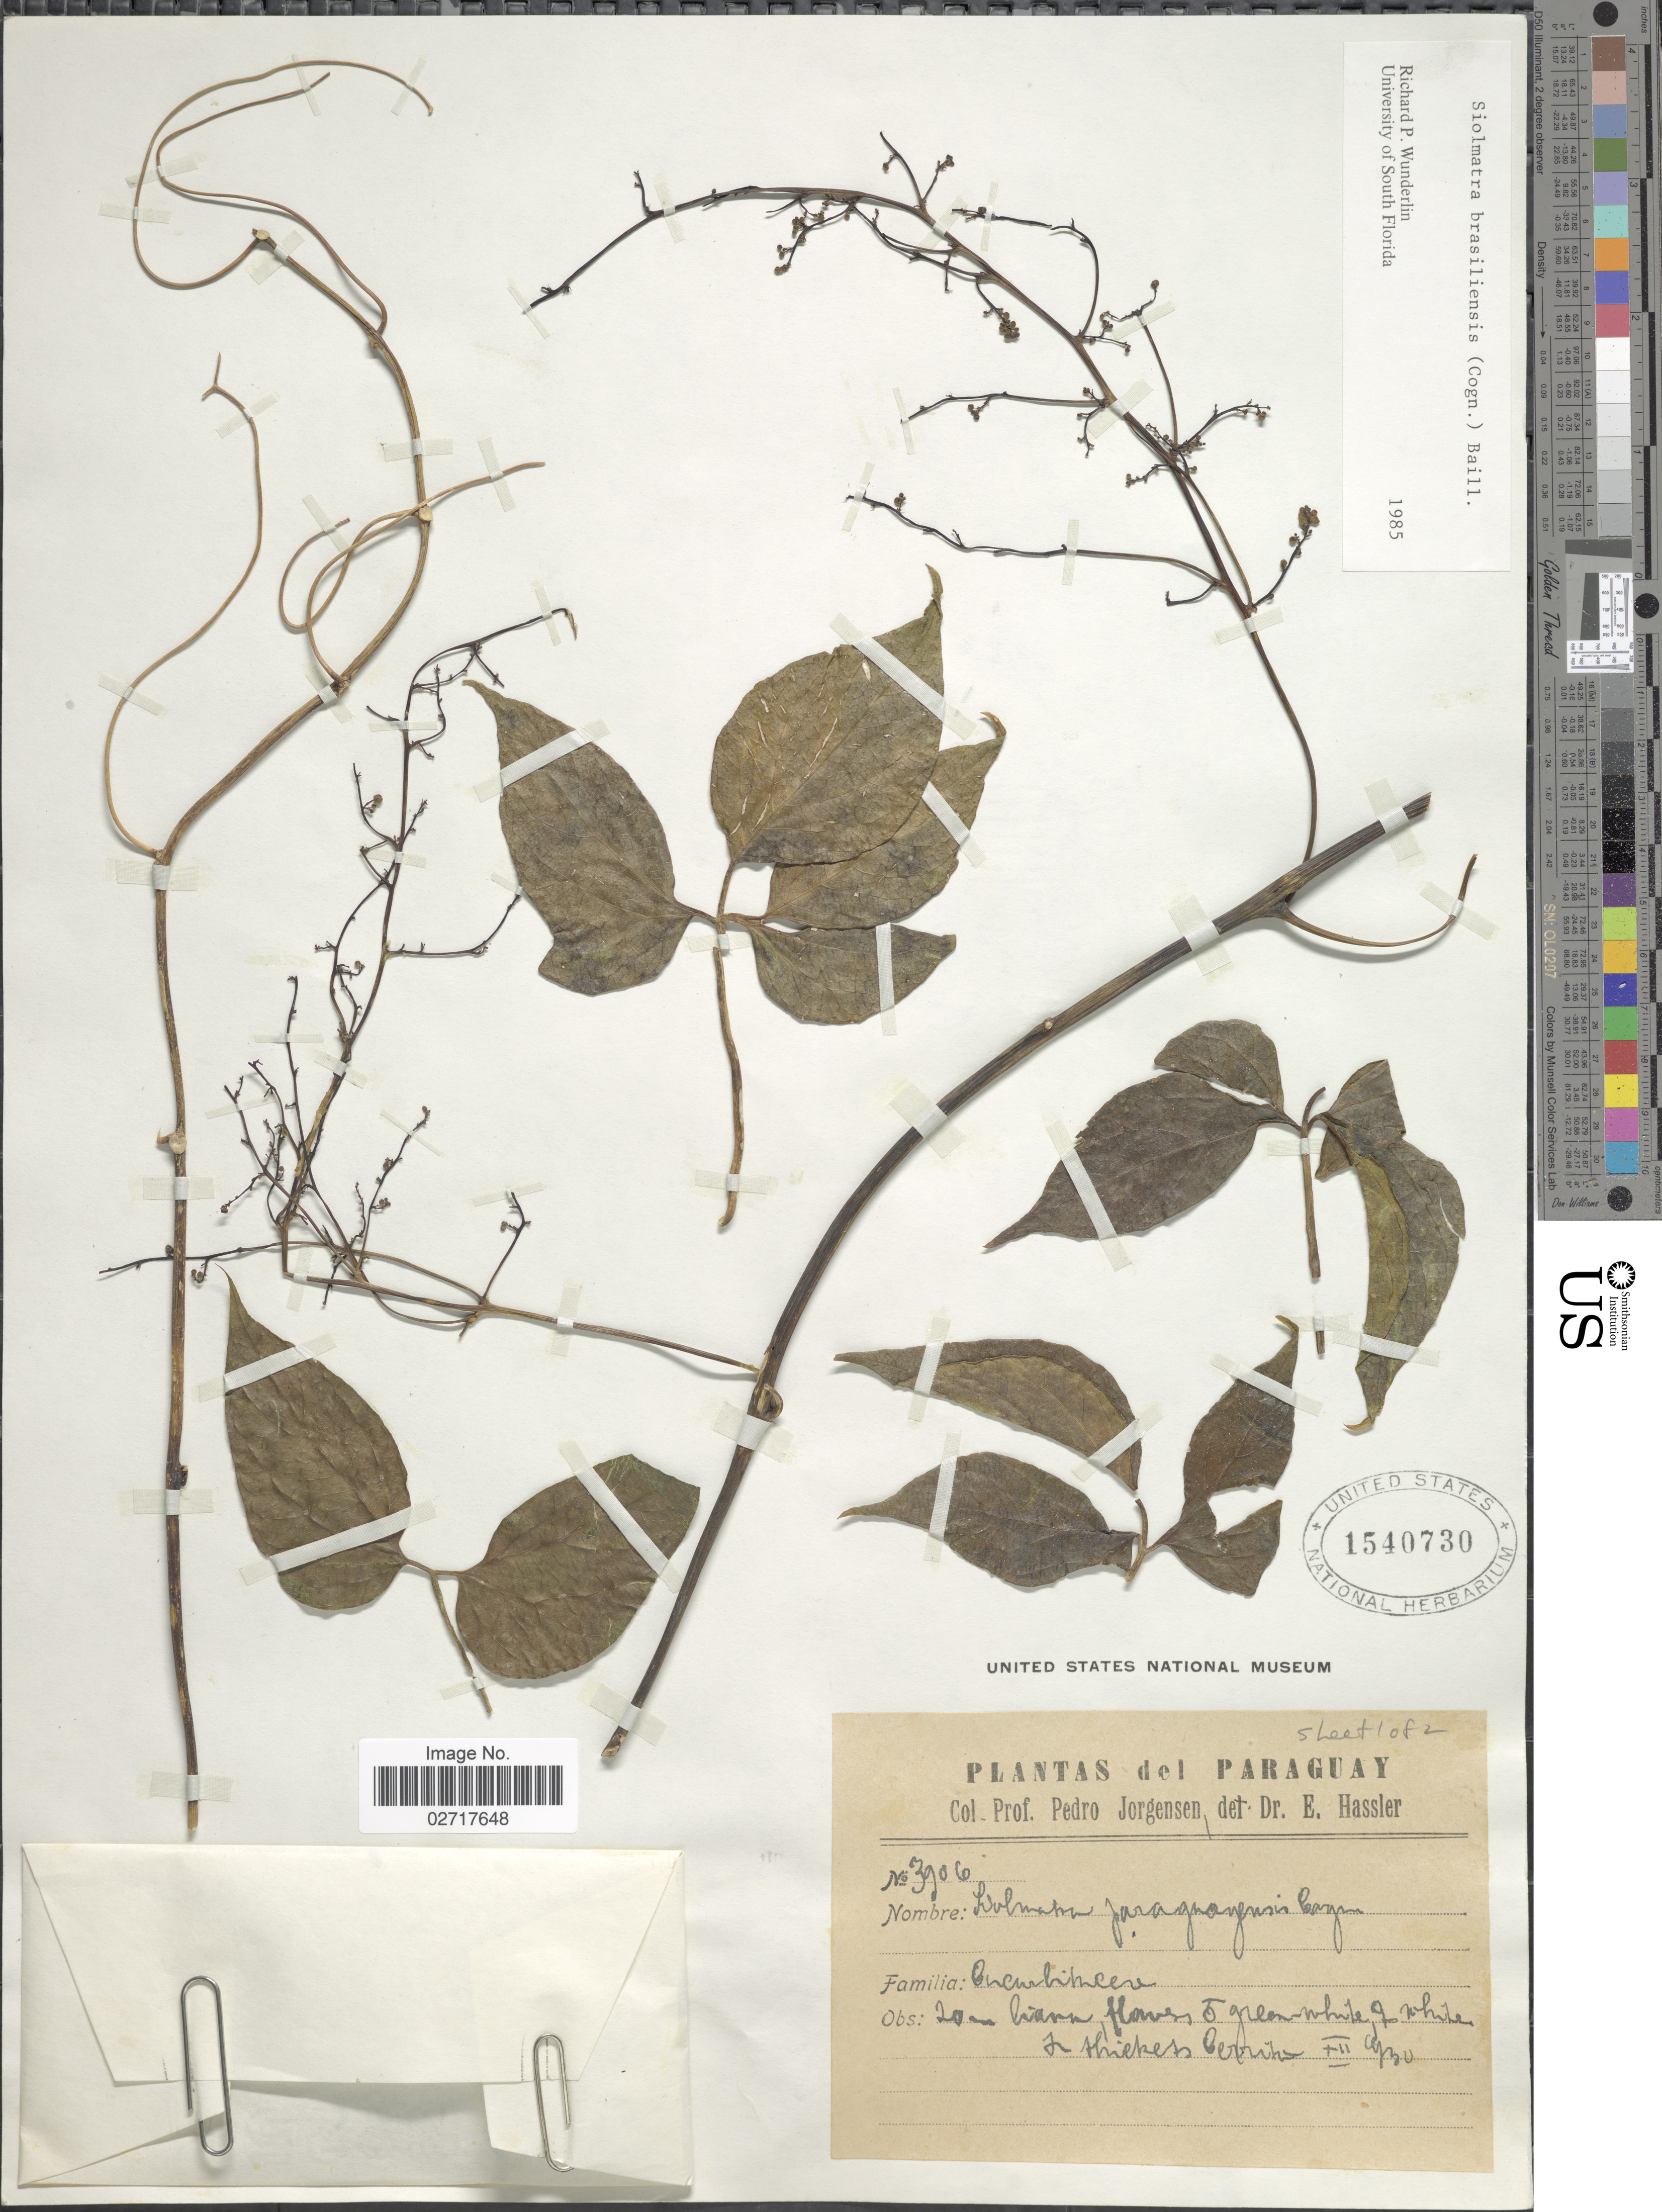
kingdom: Plantae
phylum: Tracheophyta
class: Magnoliopsida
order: Cucurbitales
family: Cucurbitaceae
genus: Siolmatra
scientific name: Siolmatra brasiliensis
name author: (Cogn.) Baill.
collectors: P. Jörgensen & E. Hassler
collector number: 3906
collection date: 1930-12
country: Paraguay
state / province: Neembucu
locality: In thickets Cerrito.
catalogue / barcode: US 1540730